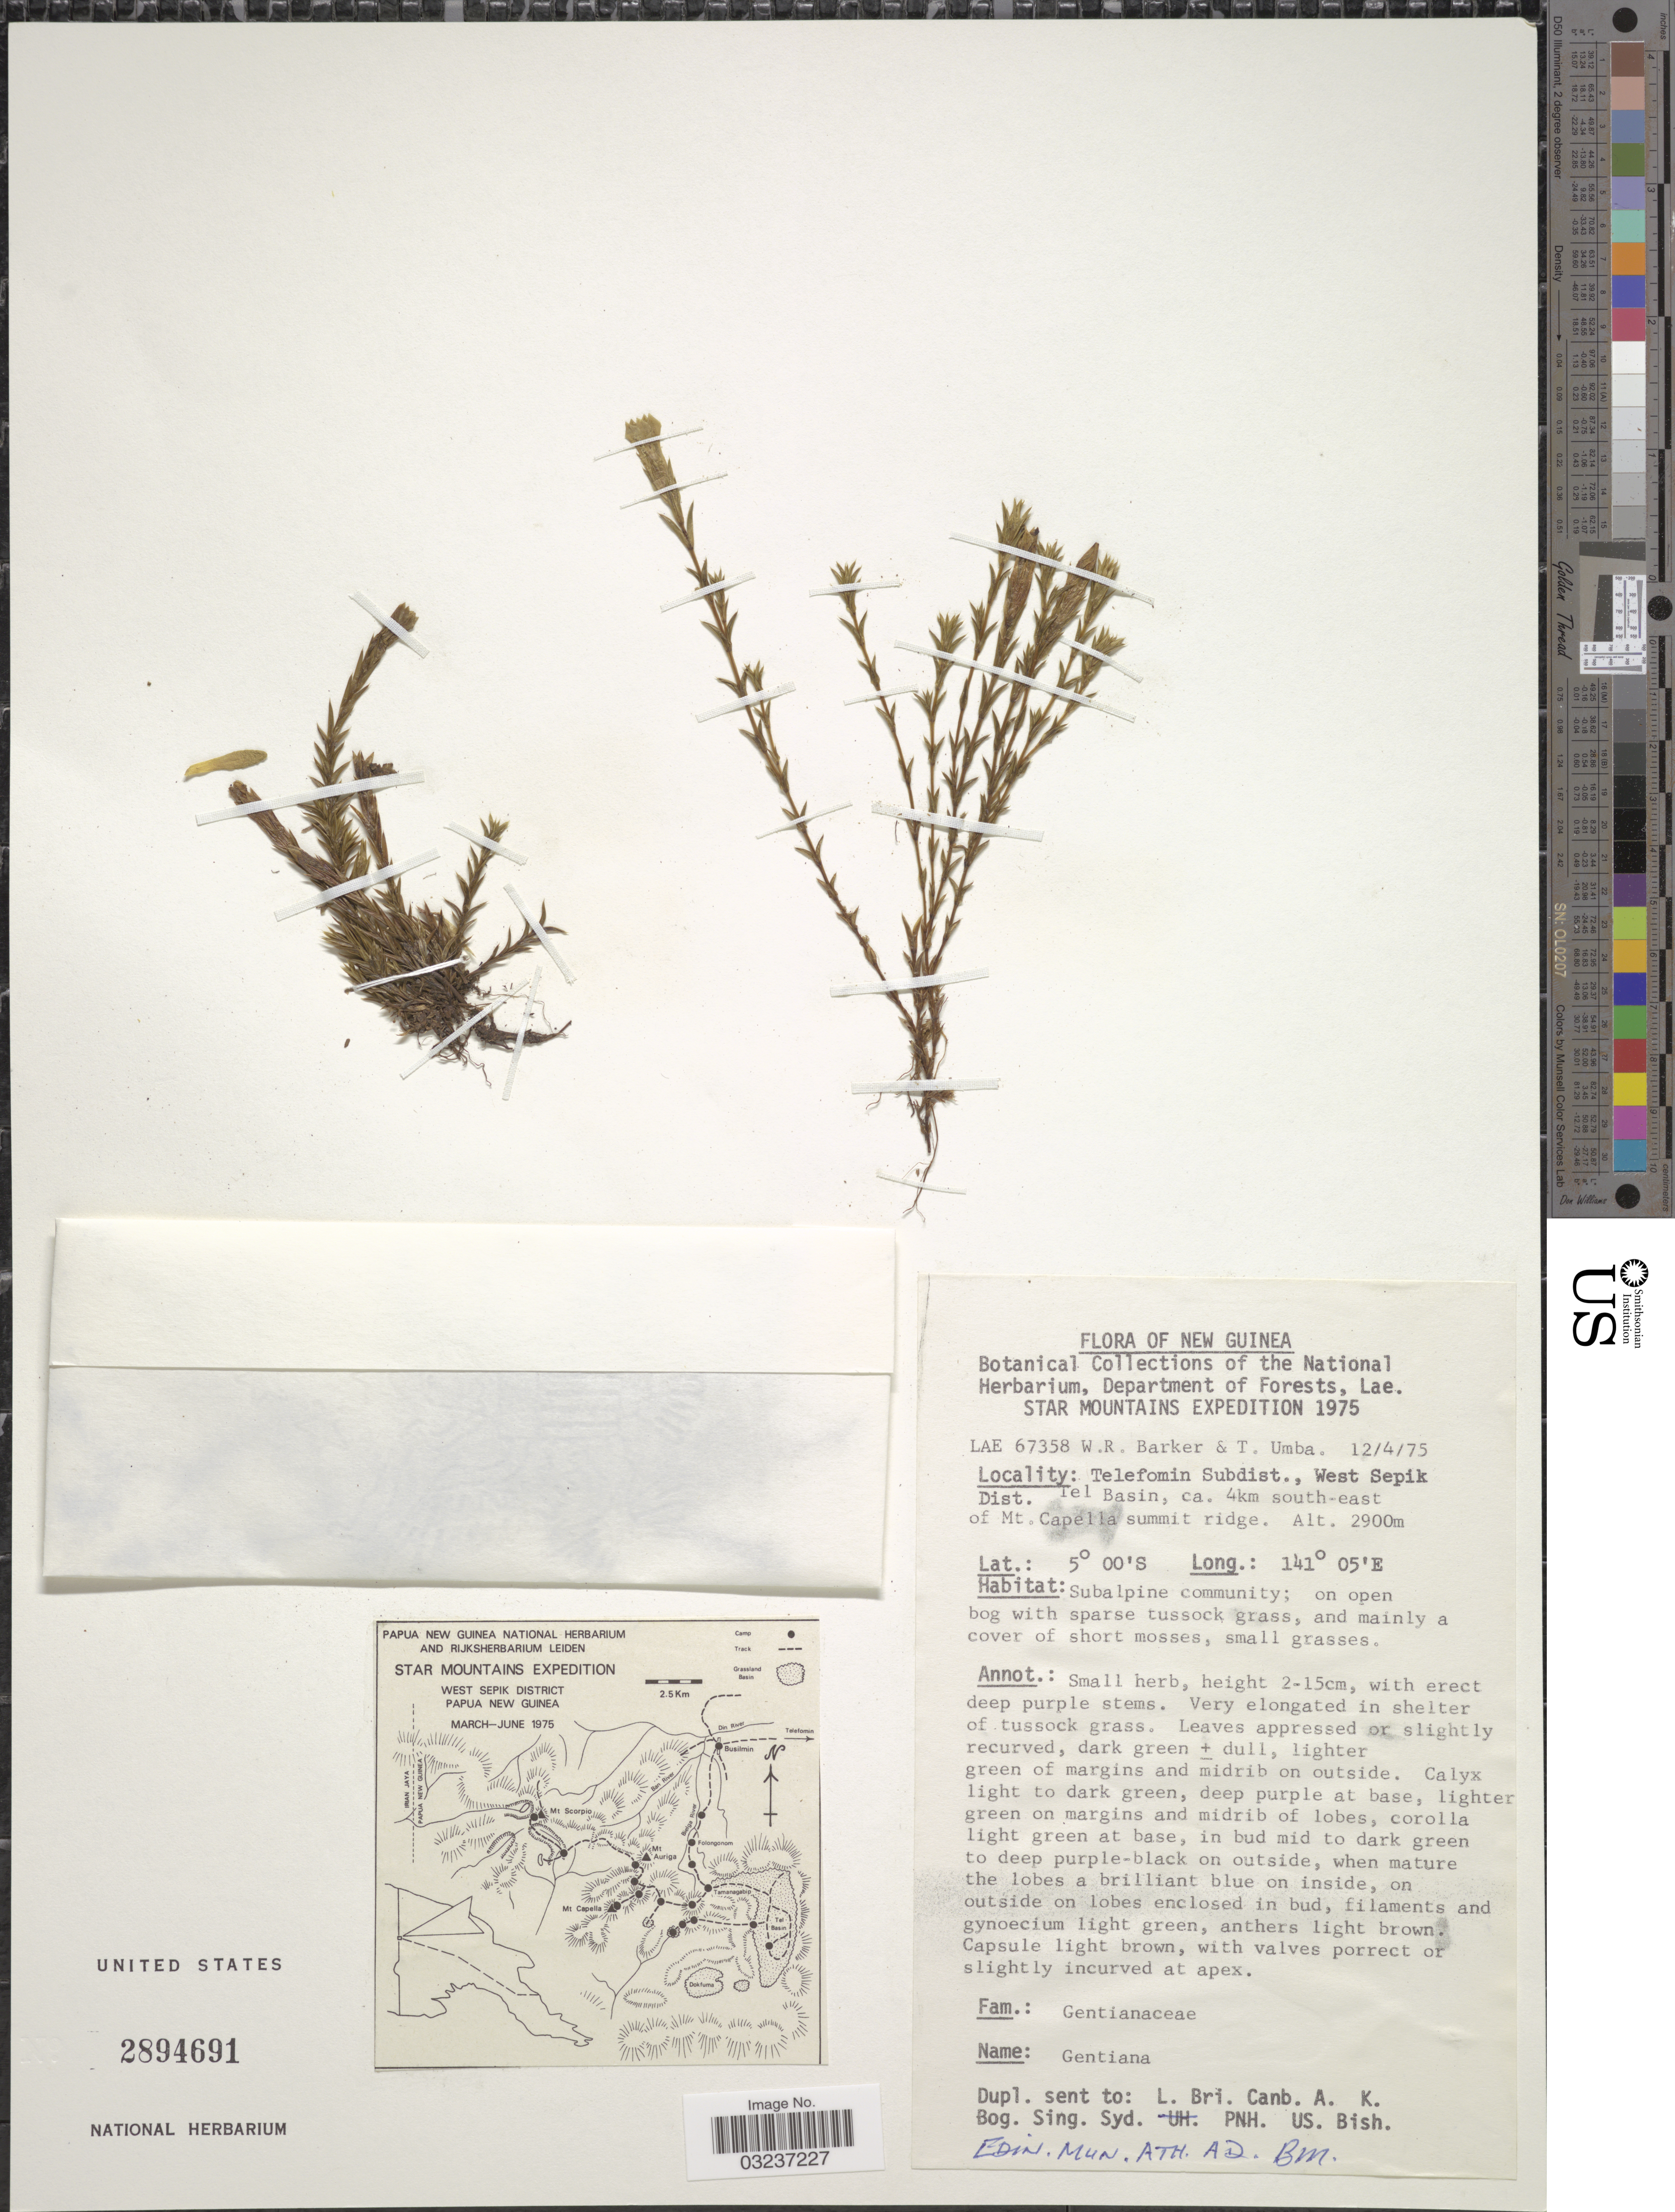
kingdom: Plantae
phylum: Tracheophyta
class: Magnoliopsida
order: Gentianales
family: Gentianaceae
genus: Gentiana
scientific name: Gentiana sp.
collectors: W. R. Barker & T. Umba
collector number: LAE67358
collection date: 1975-04-12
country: Papua New Guinea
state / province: Sandaun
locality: New Guinea. Star Mountains. Telefomin Subdist., West Sepik Dist. Tel Basin, ca. 4 km south-east of Mt. Capella summit ridge.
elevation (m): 2900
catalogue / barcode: US 2894691